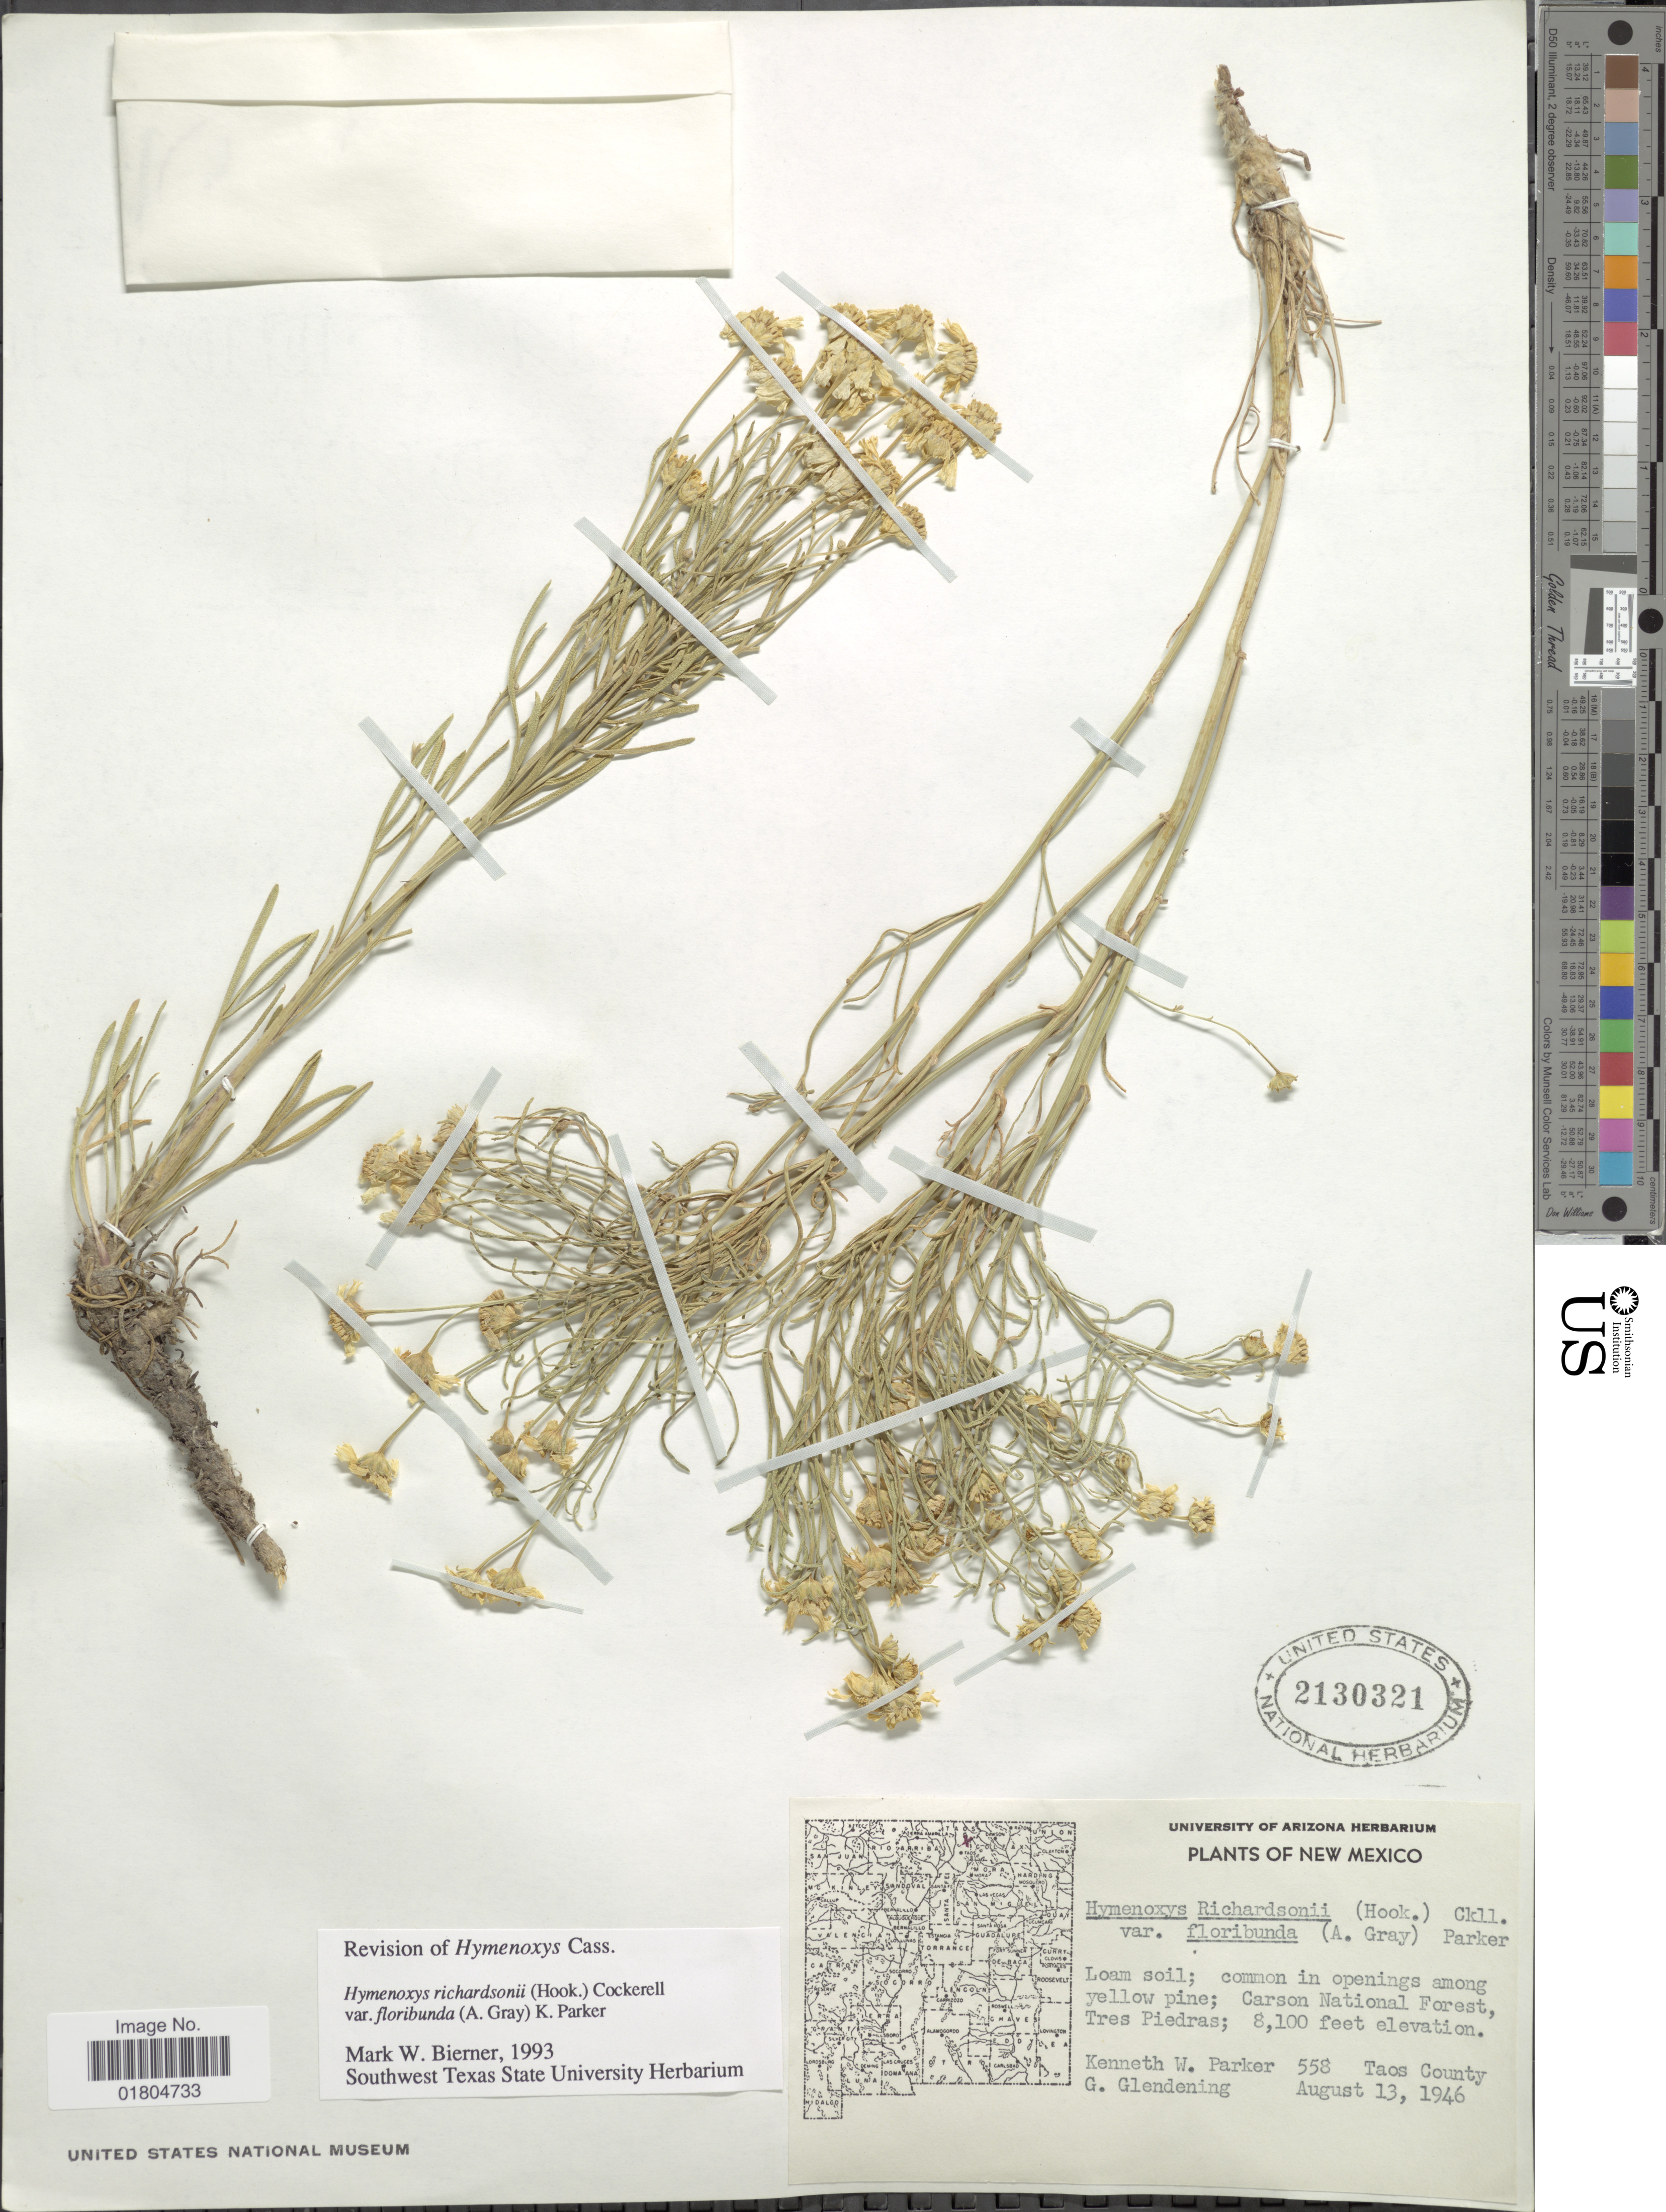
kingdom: Plantae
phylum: Tracheophyta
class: Magnoliopsida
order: Asterales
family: Asteraceae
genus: Hymenoxys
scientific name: Hymenoxys richardsonii var. floribunda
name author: (A. Gray) K.F. Parker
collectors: K. Parker & G. Glendening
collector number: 558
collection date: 1946-08-13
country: United States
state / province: New Mexico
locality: Carson National Forest, Tres Piedras. Taos County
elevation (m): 2469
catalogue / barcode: US 2130321